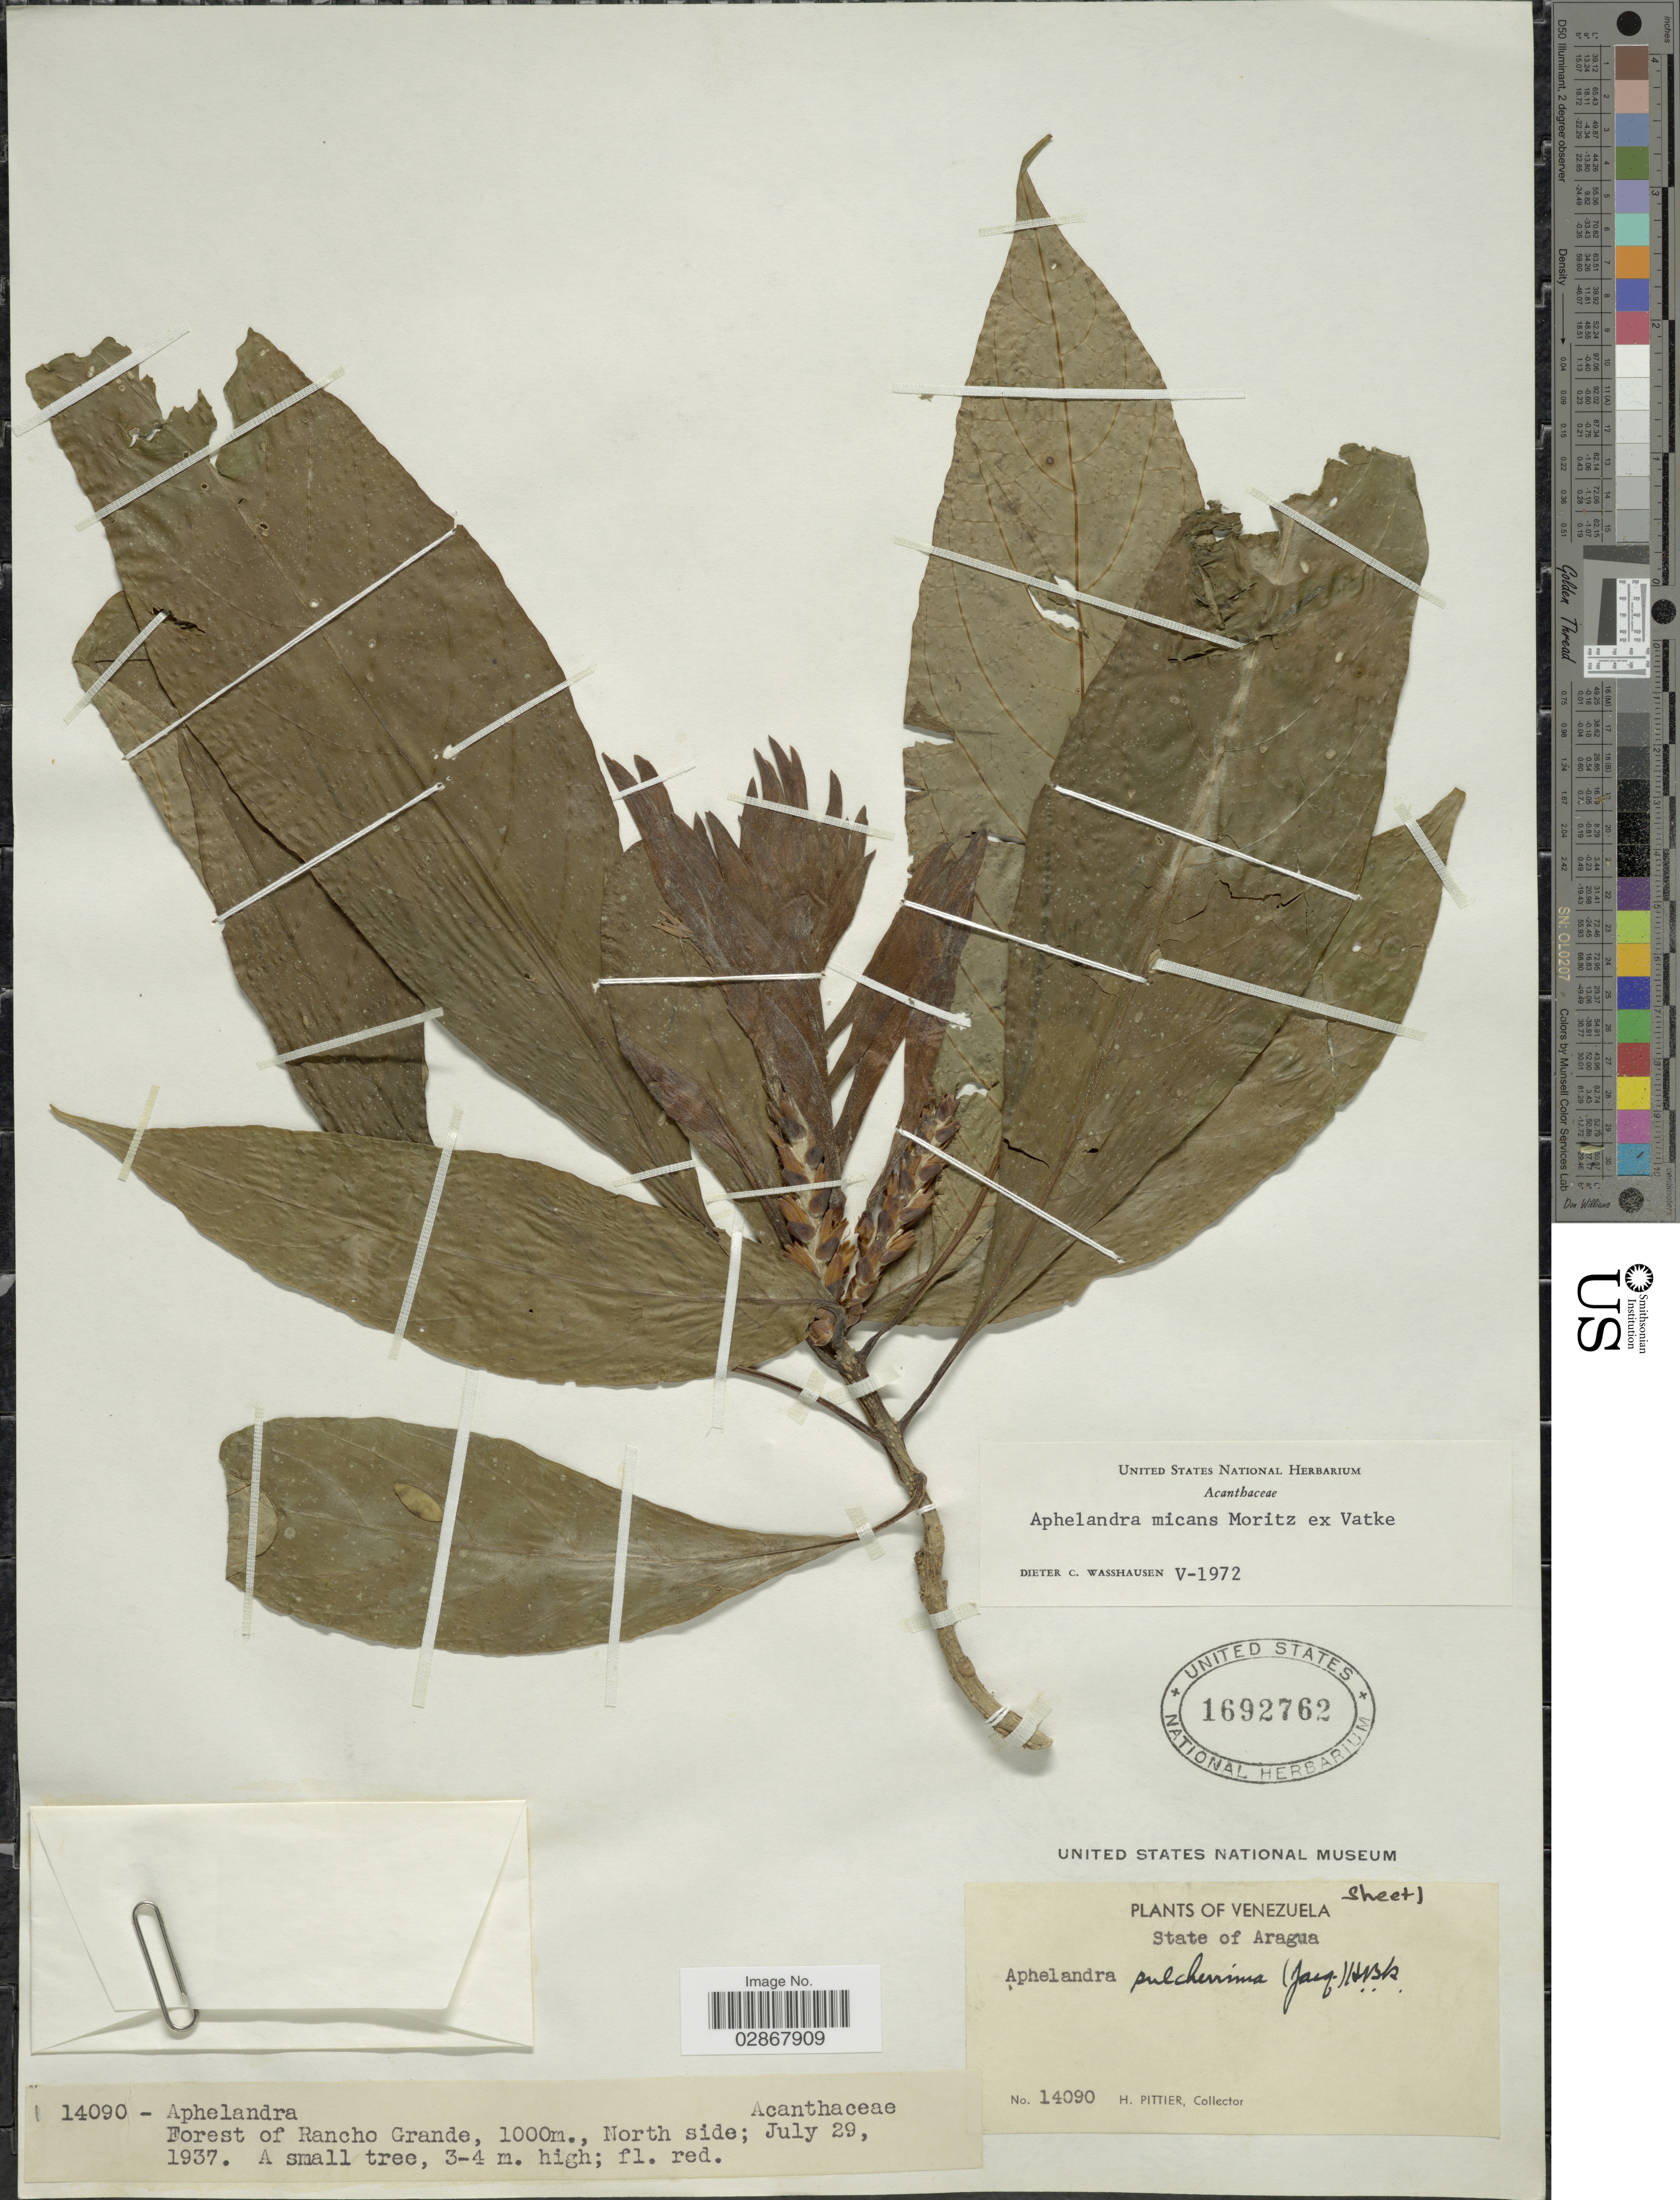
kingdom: Plantae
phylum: Tracheophyta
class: Magnoliopsida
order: Lamiales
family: Acanthaceae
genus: Aphelandra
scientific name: Aphelandra tetragona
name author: (Vahl) Nees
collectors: H. F. Pittier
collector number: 14090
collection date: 1937-07-29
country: Venezuela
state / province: Aragua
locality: Forest of Rancho Grande, North side.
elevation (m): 1000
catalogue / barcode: US 1692762